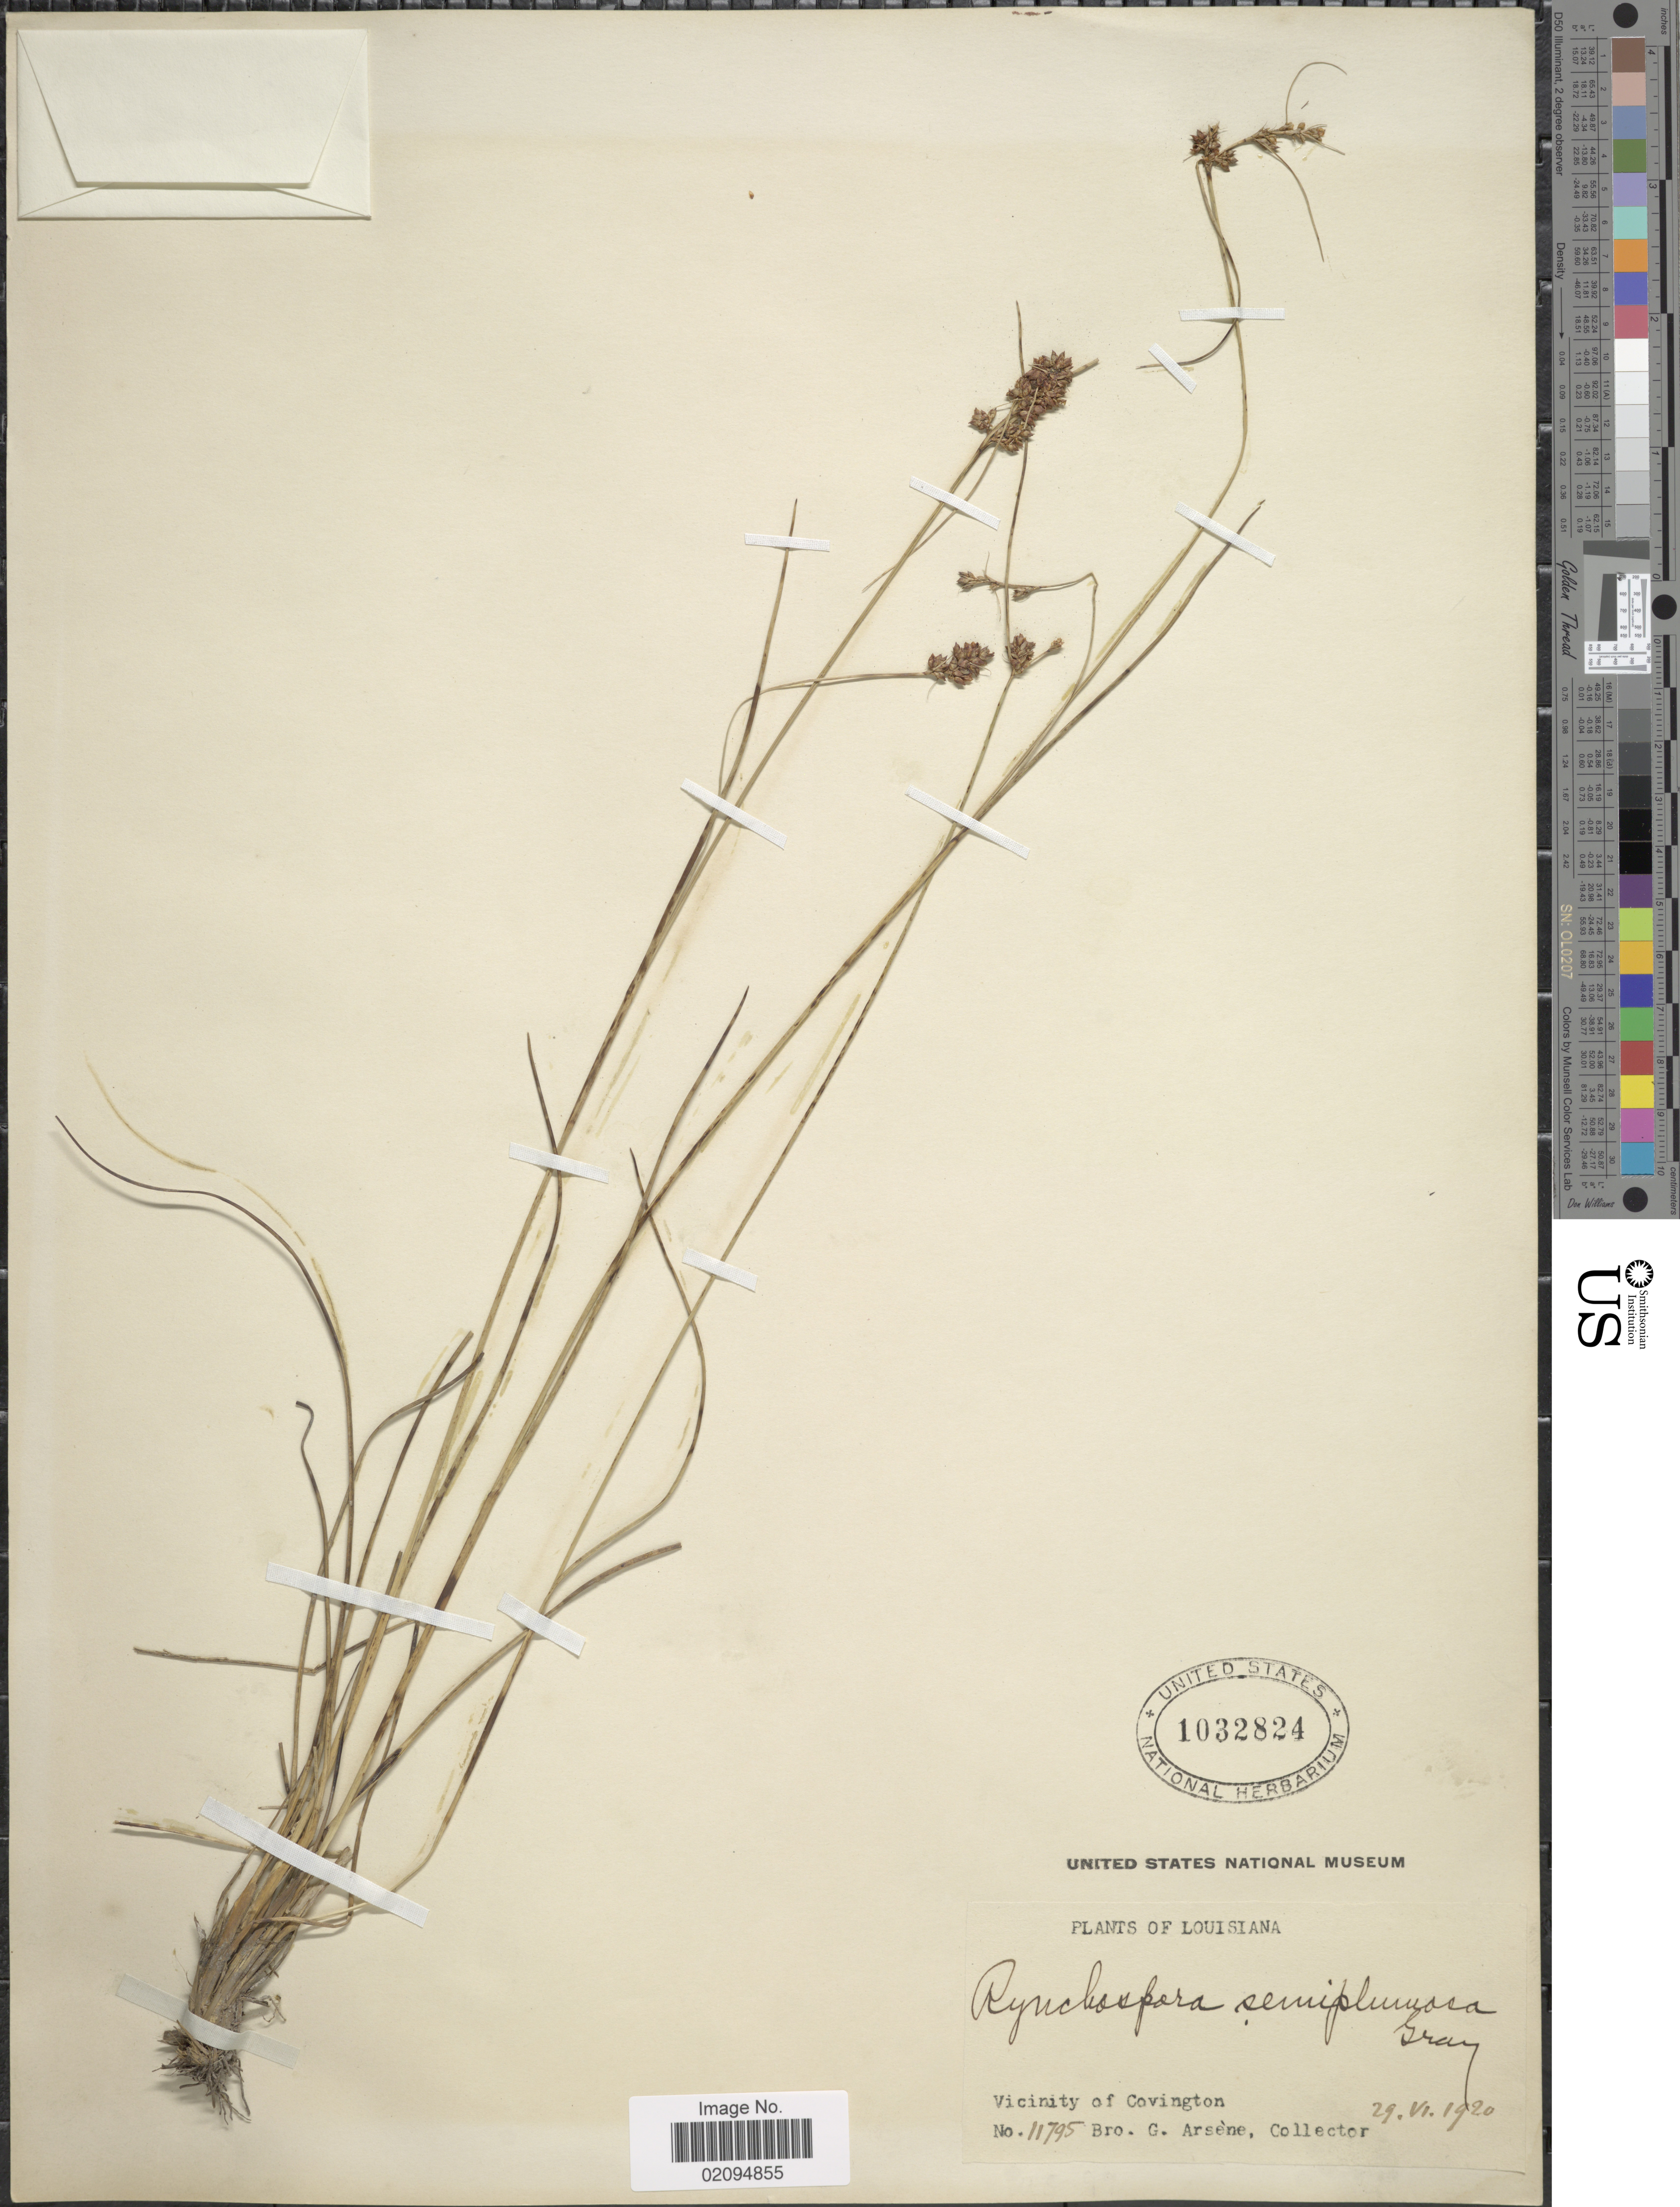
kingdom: Plantae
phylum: Tracheophyta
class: Liliopsida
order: Poales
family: Cyperaceae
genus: Rhynchospora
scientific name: Rhynchospora plumosa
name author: Elliott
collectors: Bro. G. Arsène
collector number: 11795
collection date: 1920-06-29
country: United States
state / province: Louisiana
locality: Vicinity of Covington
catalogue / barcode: US 1032824